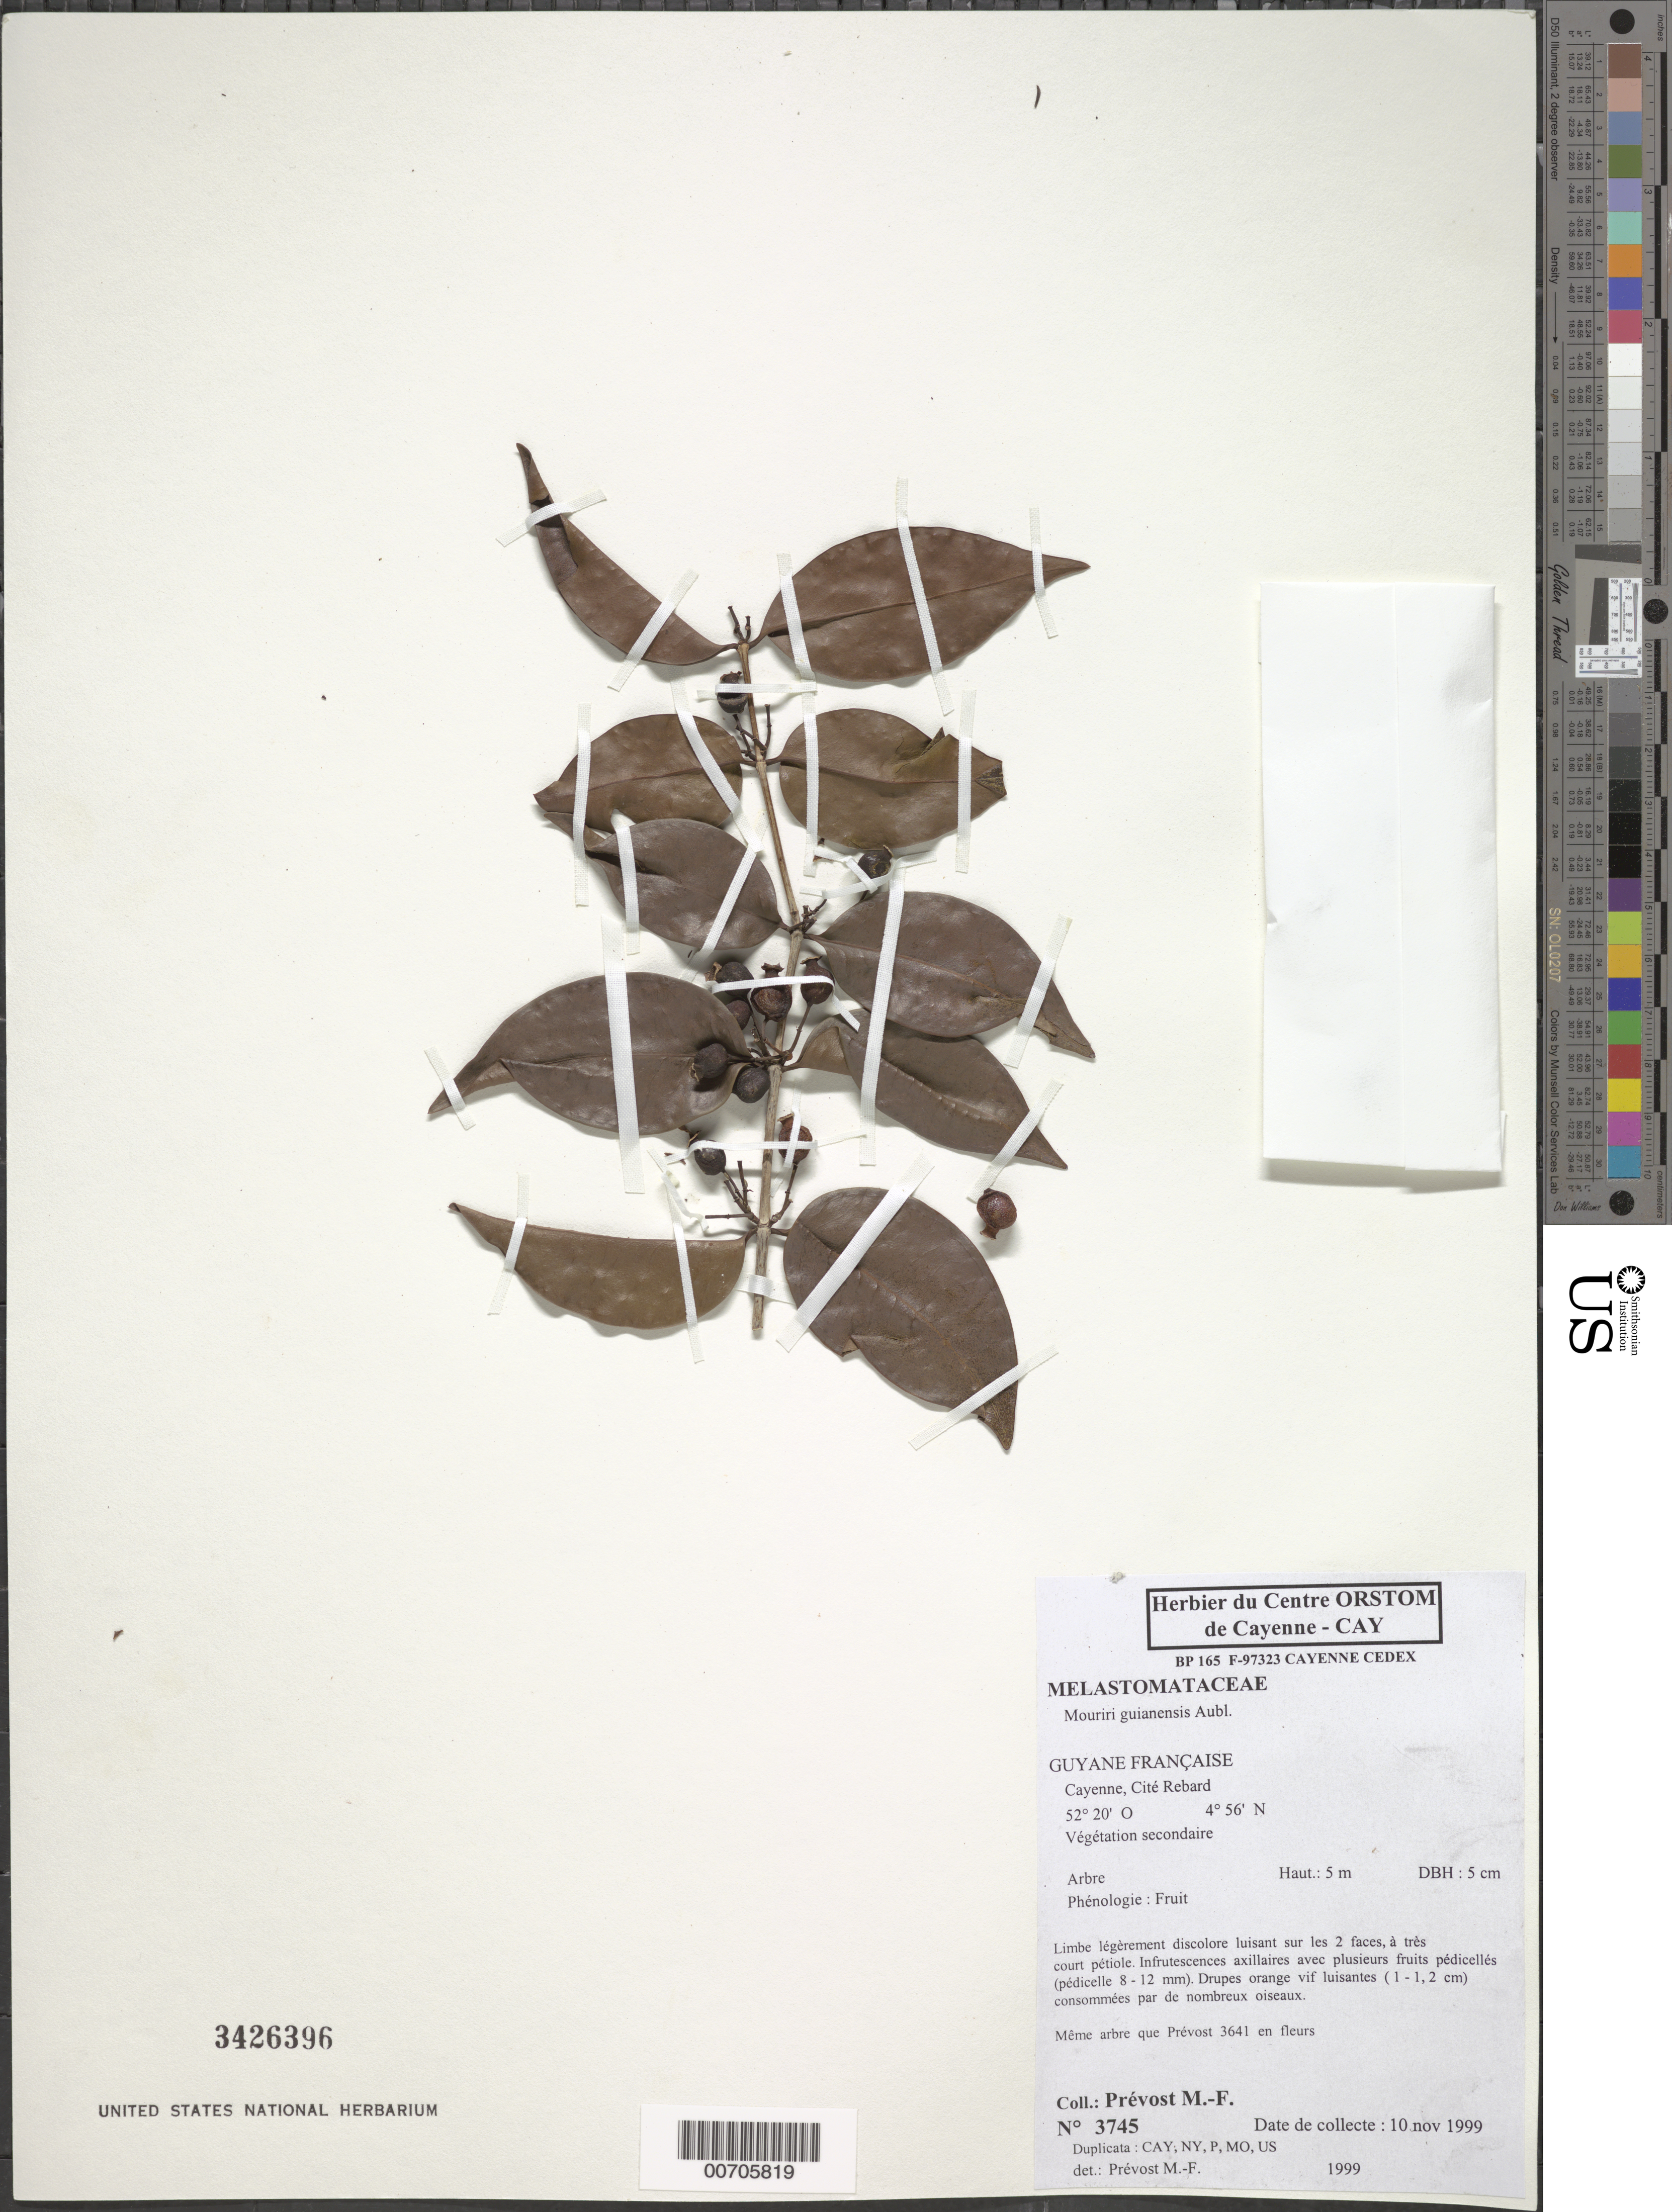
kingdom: Plantae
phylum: Tracheophyta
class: Magnoliopsida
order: Myrtales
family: Melastomataceae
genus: Mouriri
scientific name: Mouriri guianensis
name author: Aubl.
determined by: Prévost, M.-F.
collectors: M.-F. Prévost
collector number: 3745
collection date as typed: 10-Nov-99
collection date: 1999-11-10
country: French Guiana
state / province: Cayenne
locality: Cayenne, Cité Rebard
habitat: Secondary vegetation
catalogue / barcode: US 3426396